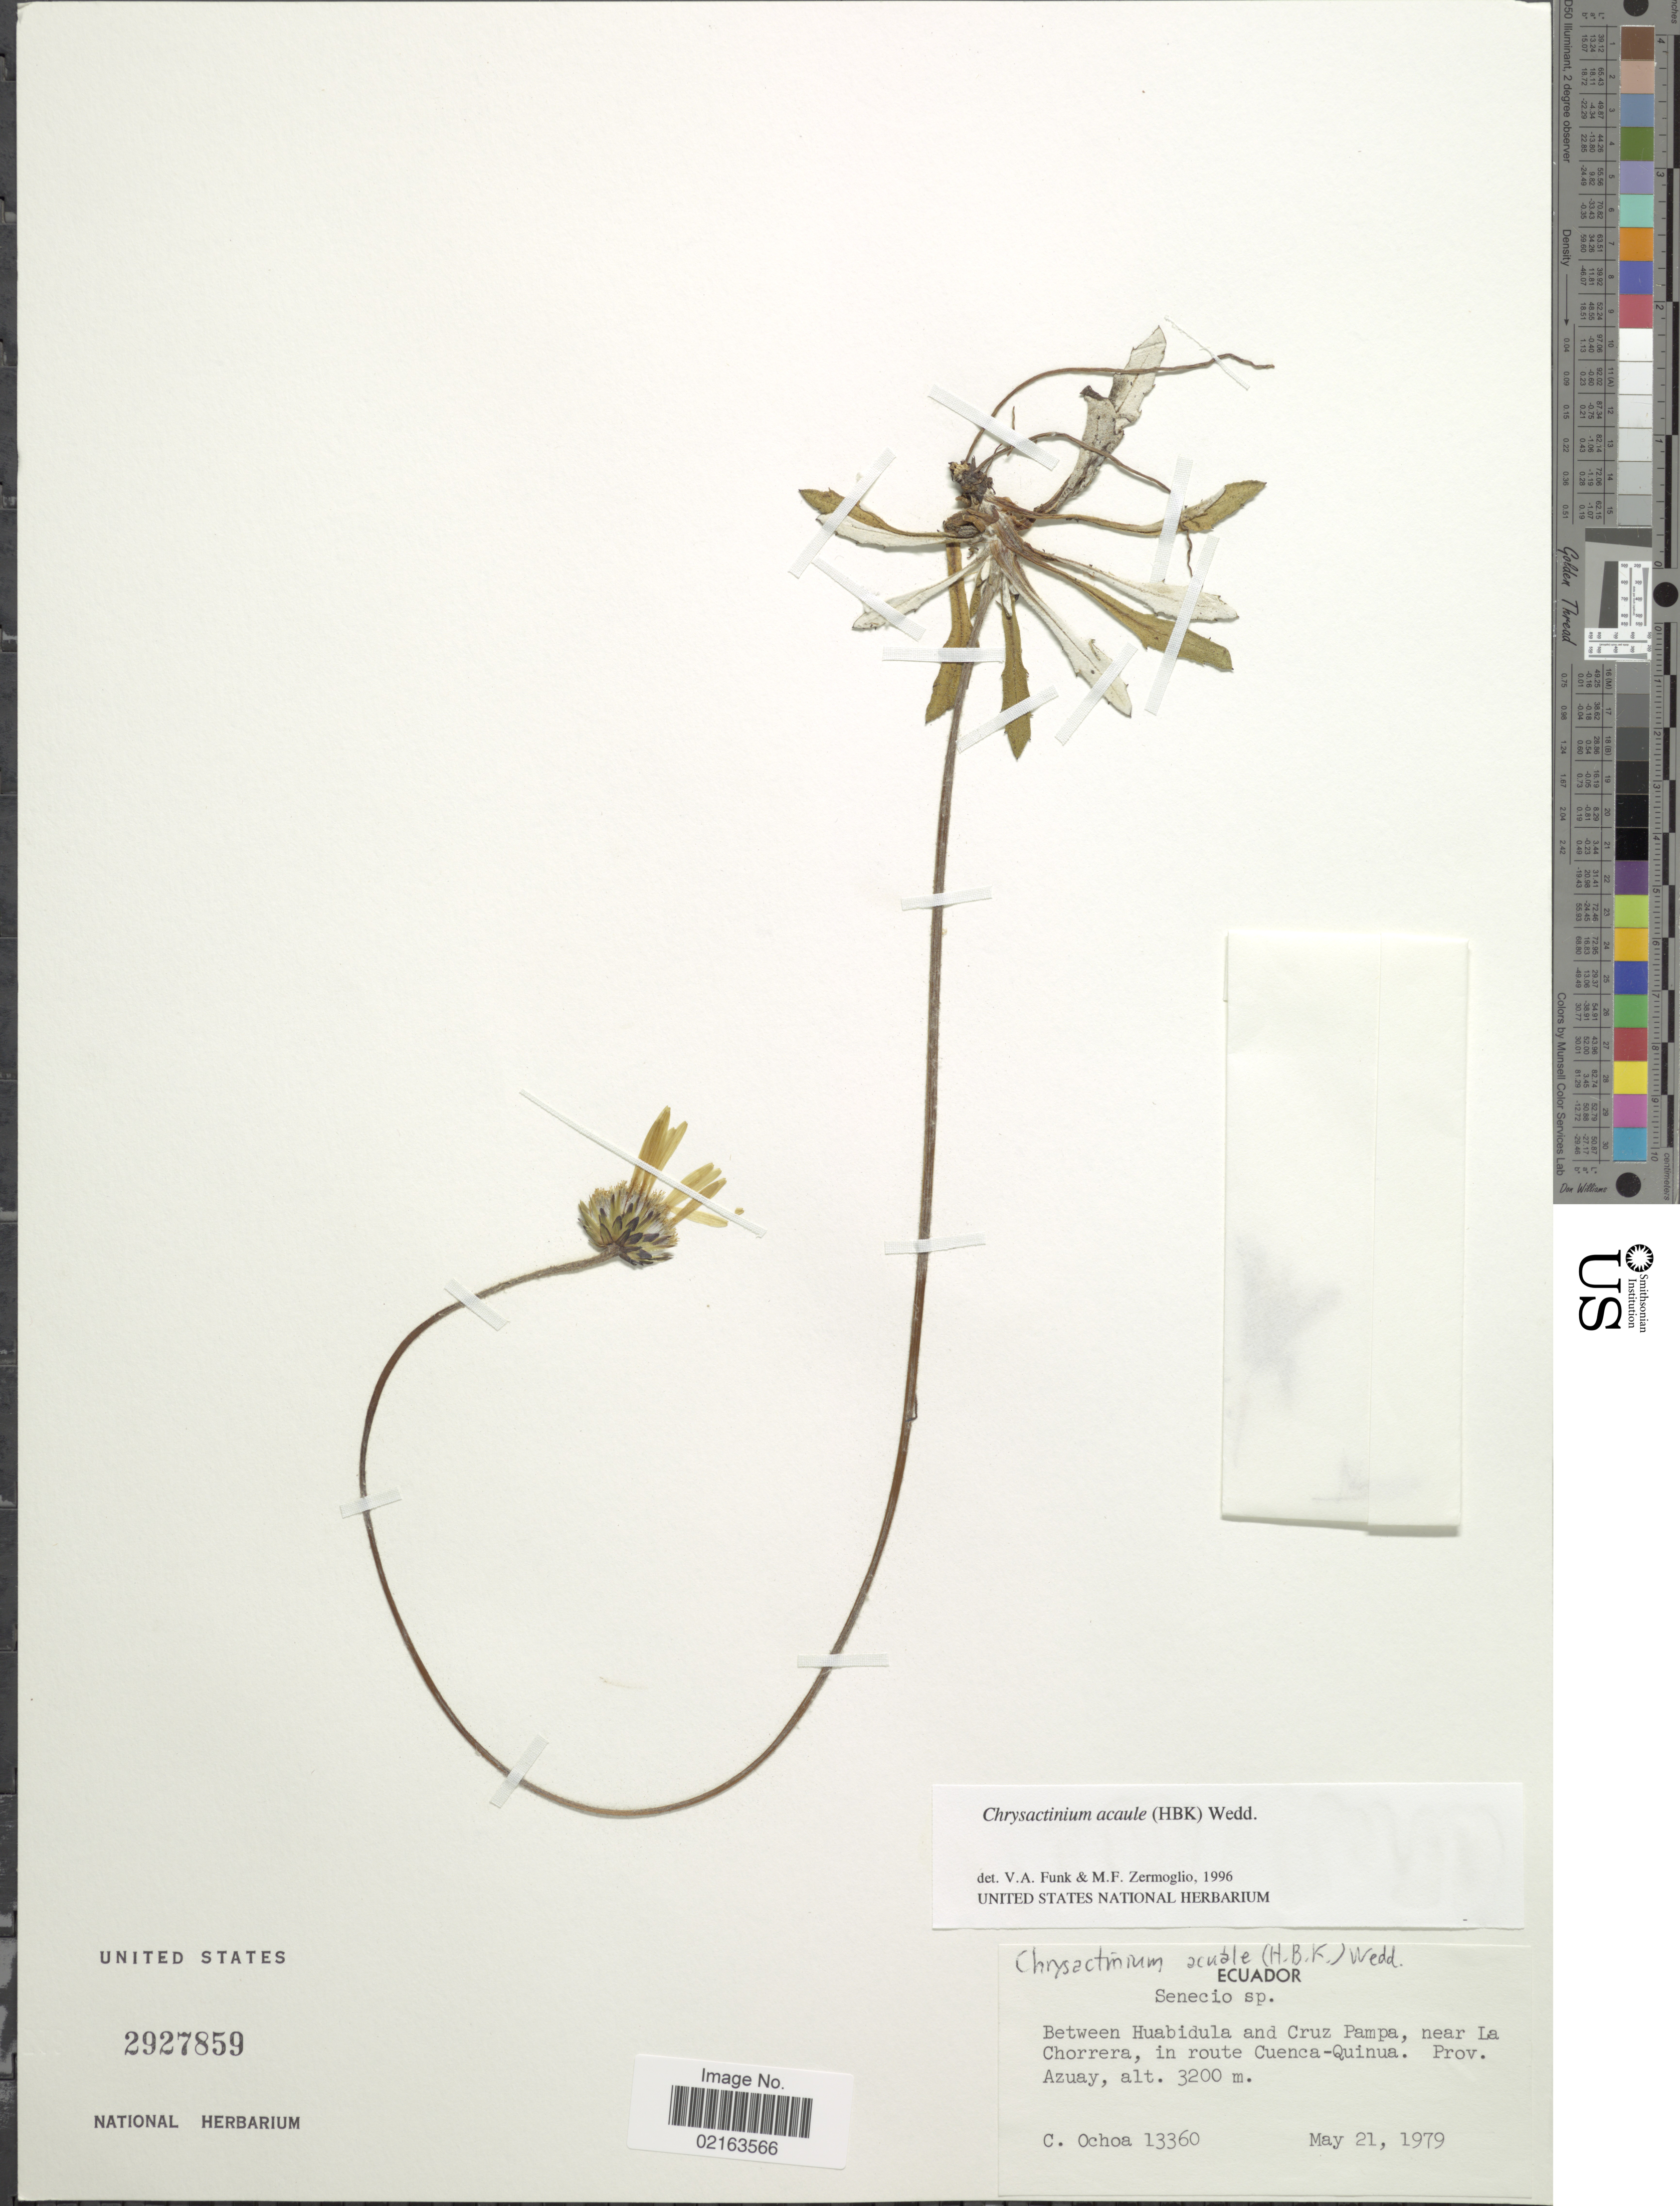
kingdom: Plantae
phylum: Tracheophyta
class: Magnoliopsida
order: Asterales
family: Asteraceae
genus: Chrysactinium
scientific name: Chrysactinium acaule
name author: (Kunth) Wedd.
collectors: C. Ochoa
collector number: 13360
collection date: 1979-05-21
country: Ecuador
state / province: Azuay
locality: Between Huabidula and Cruz Pampa, near La Chorrera, in route Cuenca-Quinua. Prov. Azuay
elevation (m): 3200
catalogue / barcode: US 2927859